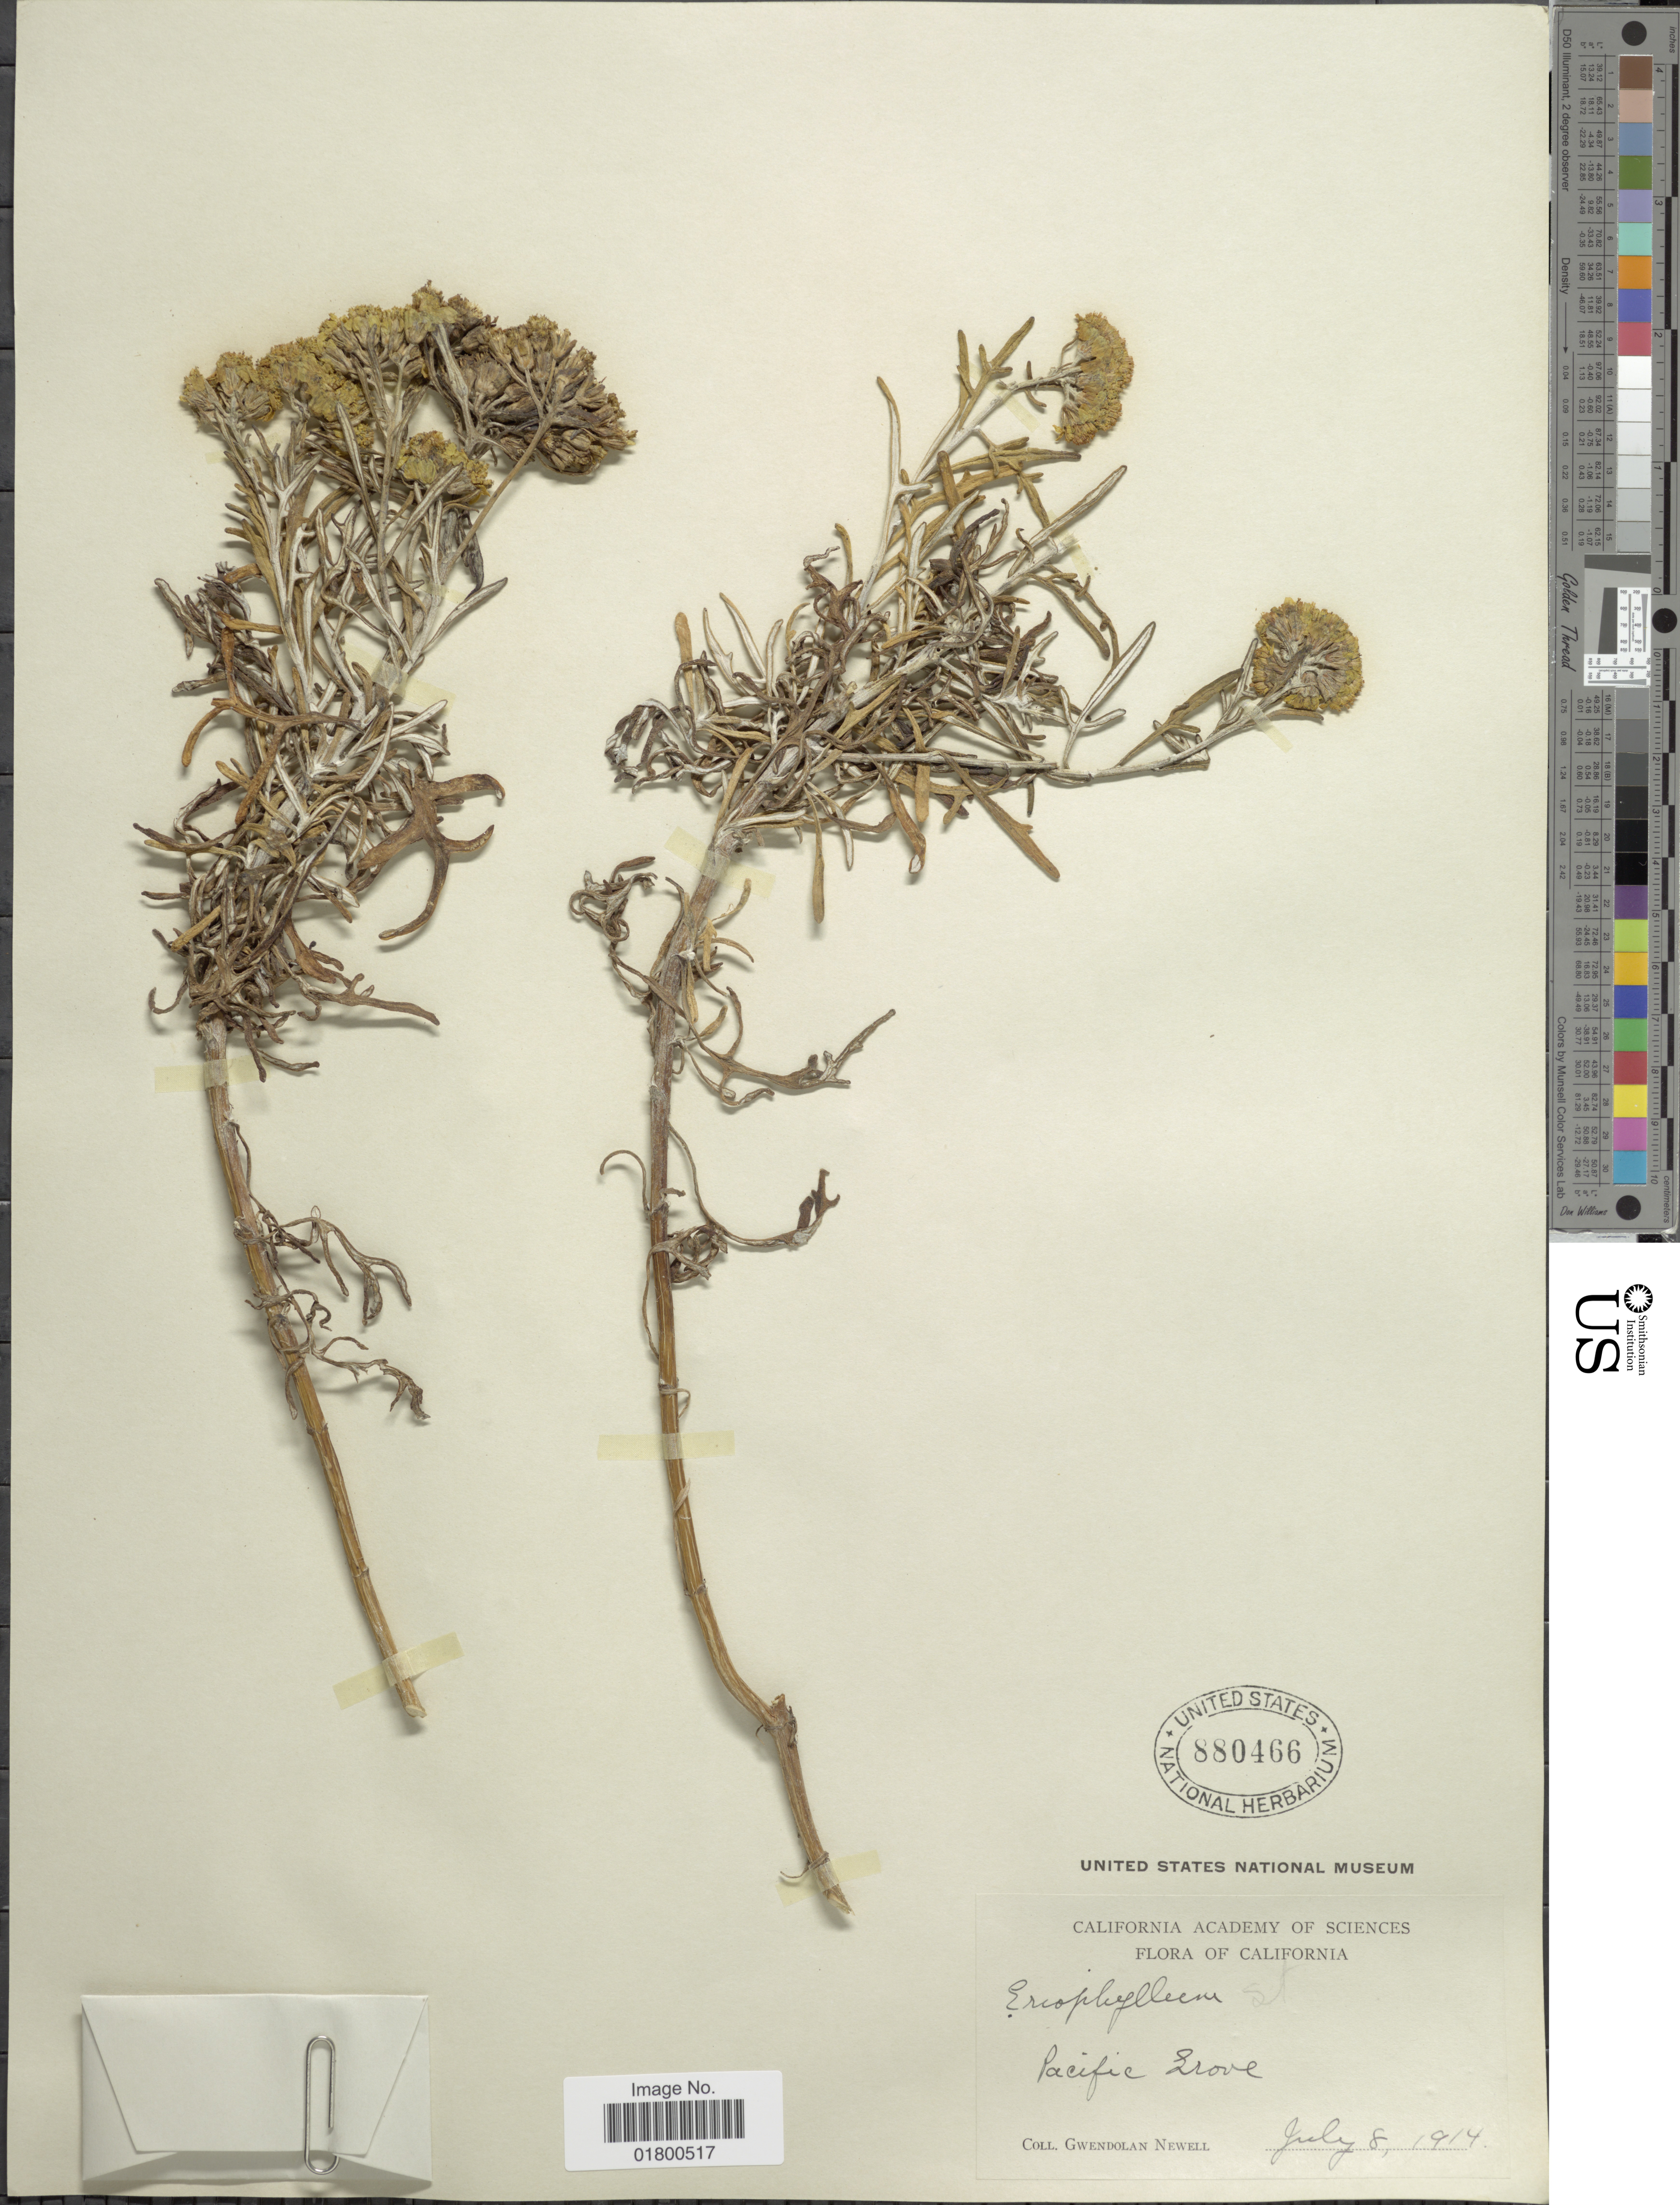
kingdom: Plantae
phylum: Tracheophyta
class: Magnoliopsida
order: Asterales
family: Asteraceae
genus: Eriophyllum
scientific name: Eriophyllum staechadifolium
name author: Lag.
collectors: G. Newell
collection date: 1914-07-08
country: United States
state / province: California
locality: Pacific Grove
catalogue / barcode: US 880466